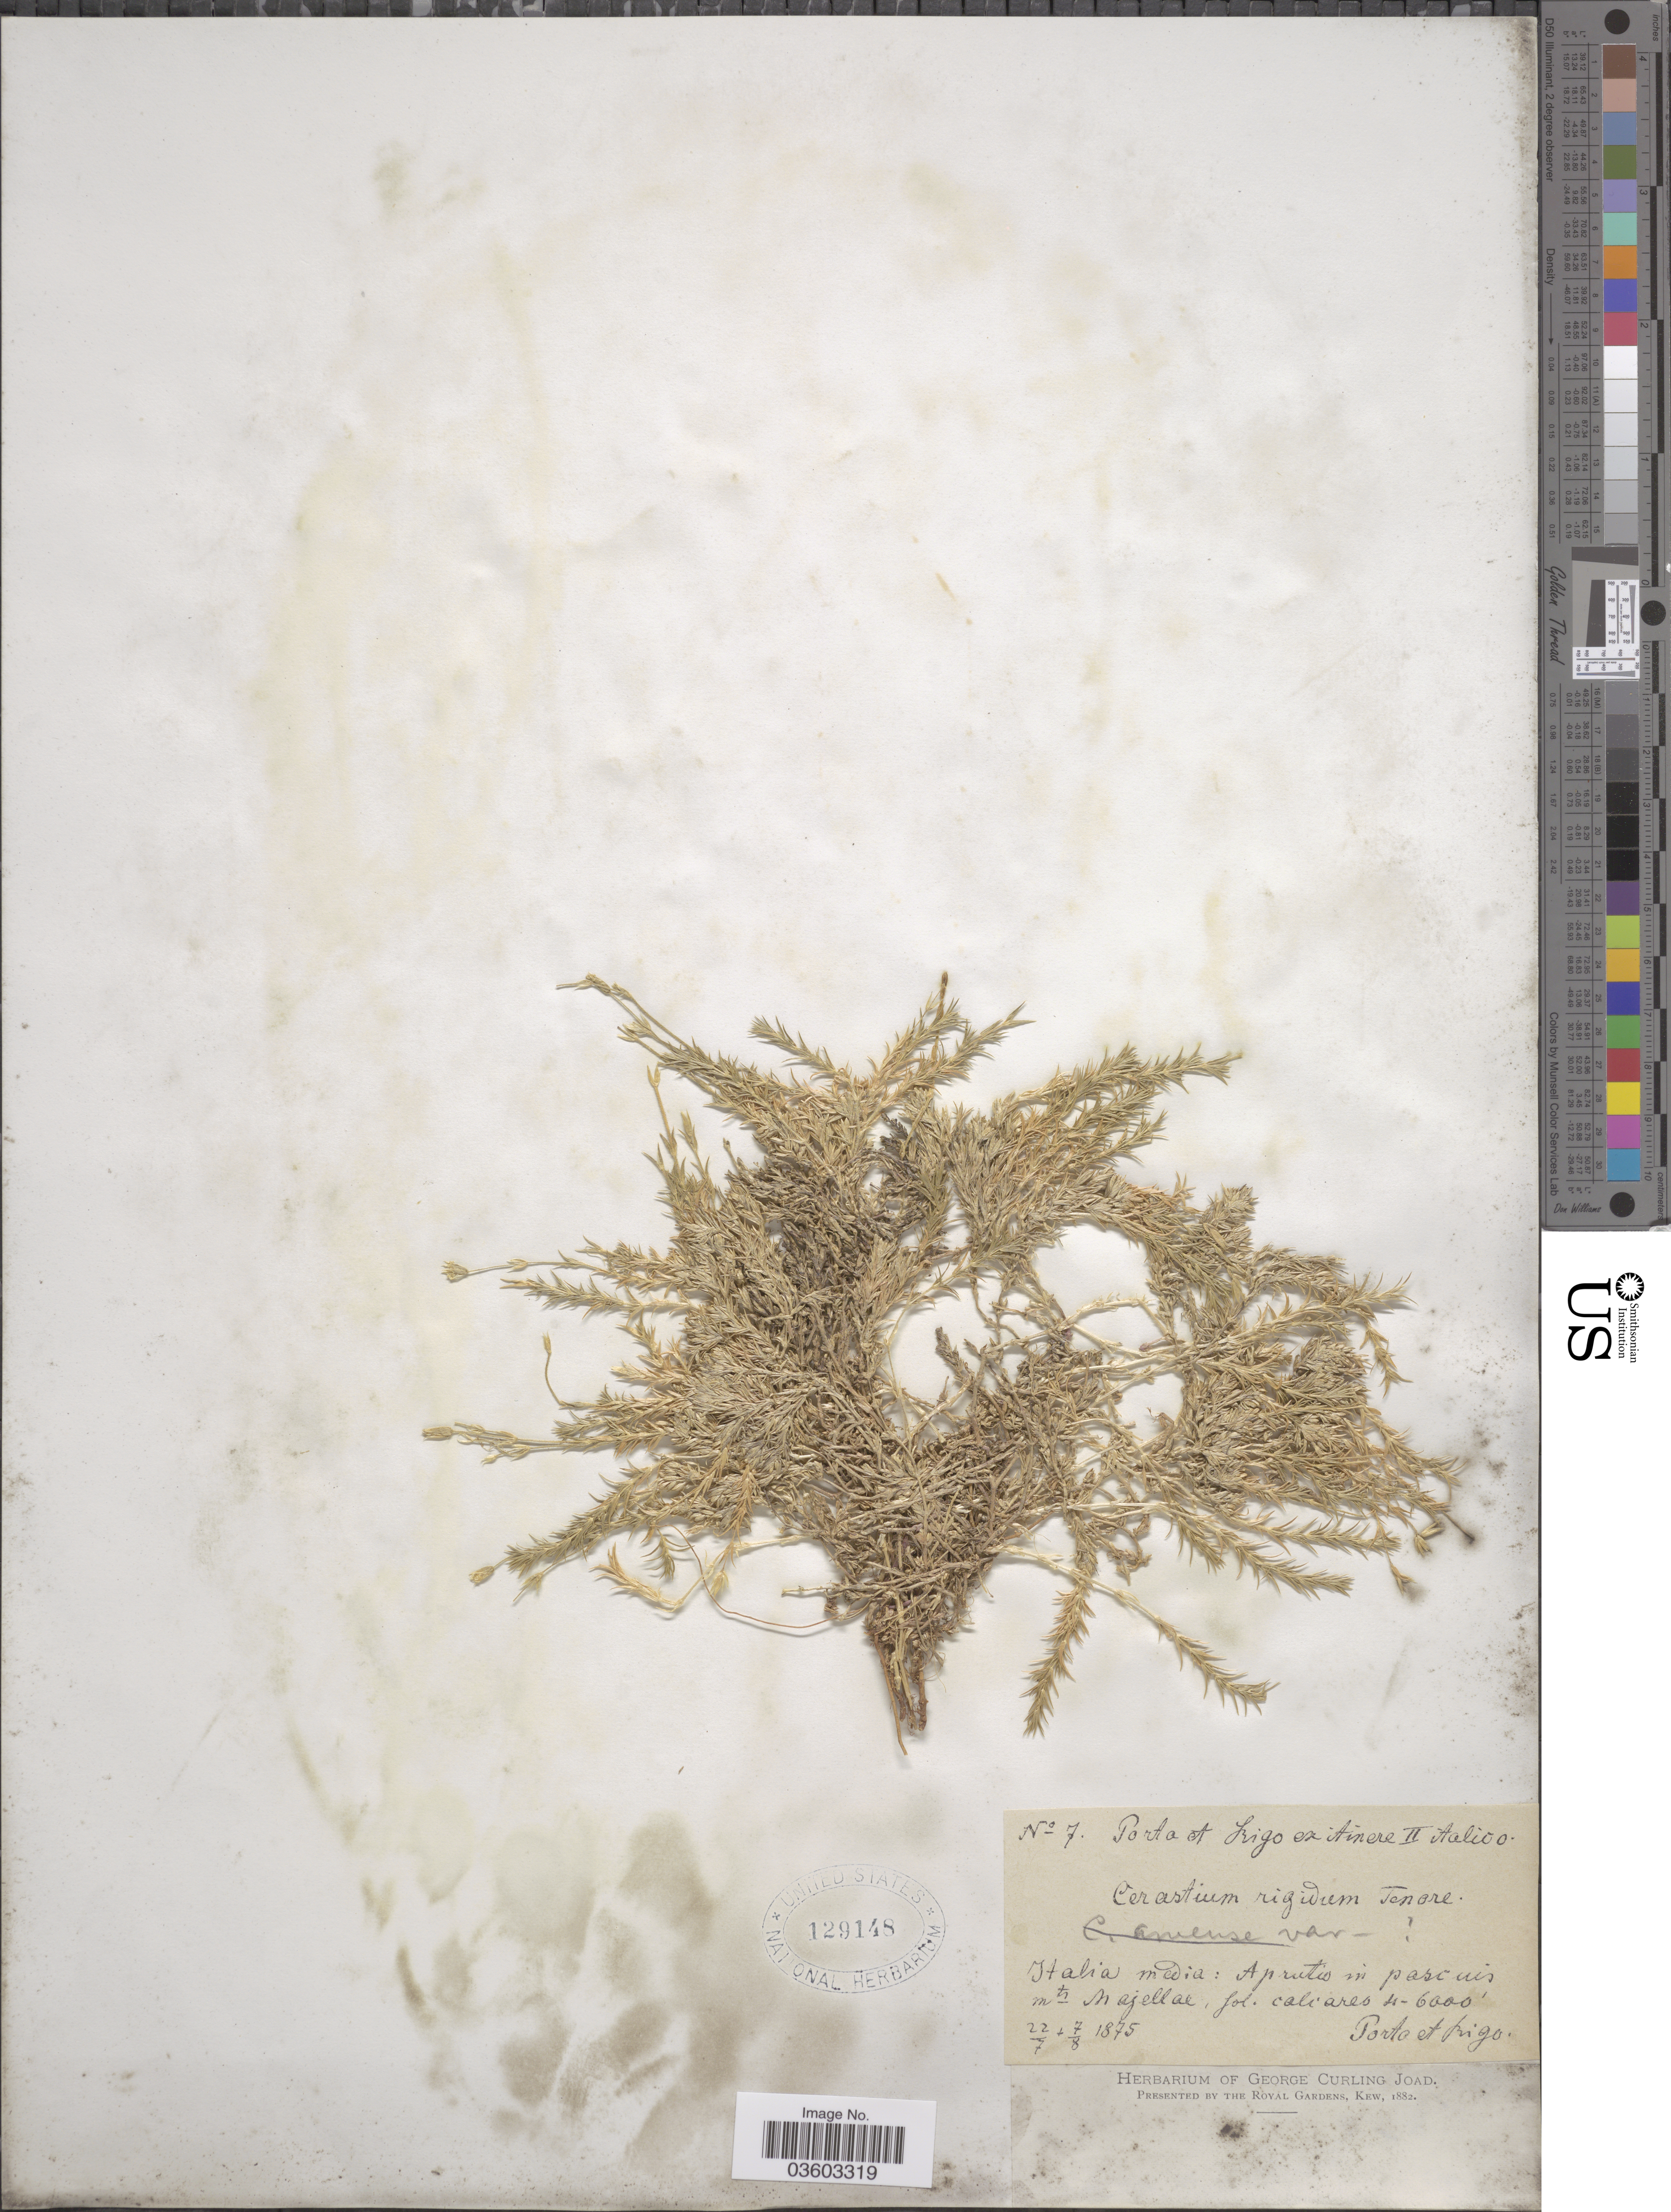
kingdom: Plantae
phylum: Tracheophyta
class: Magnoliopsida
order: Caryophyllales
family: Caryophyllaceae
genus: Cerastium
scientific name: Cerastium rigidum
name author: (Scop.) Vitman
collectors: -. Porto & -- Rigo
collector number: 7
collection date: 1875-07-22/1875-08-07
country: Italy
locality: Italia media: Aprutis in pascuis mts Majellae, fol. caliares.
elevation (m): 1219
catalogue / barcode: US 129148